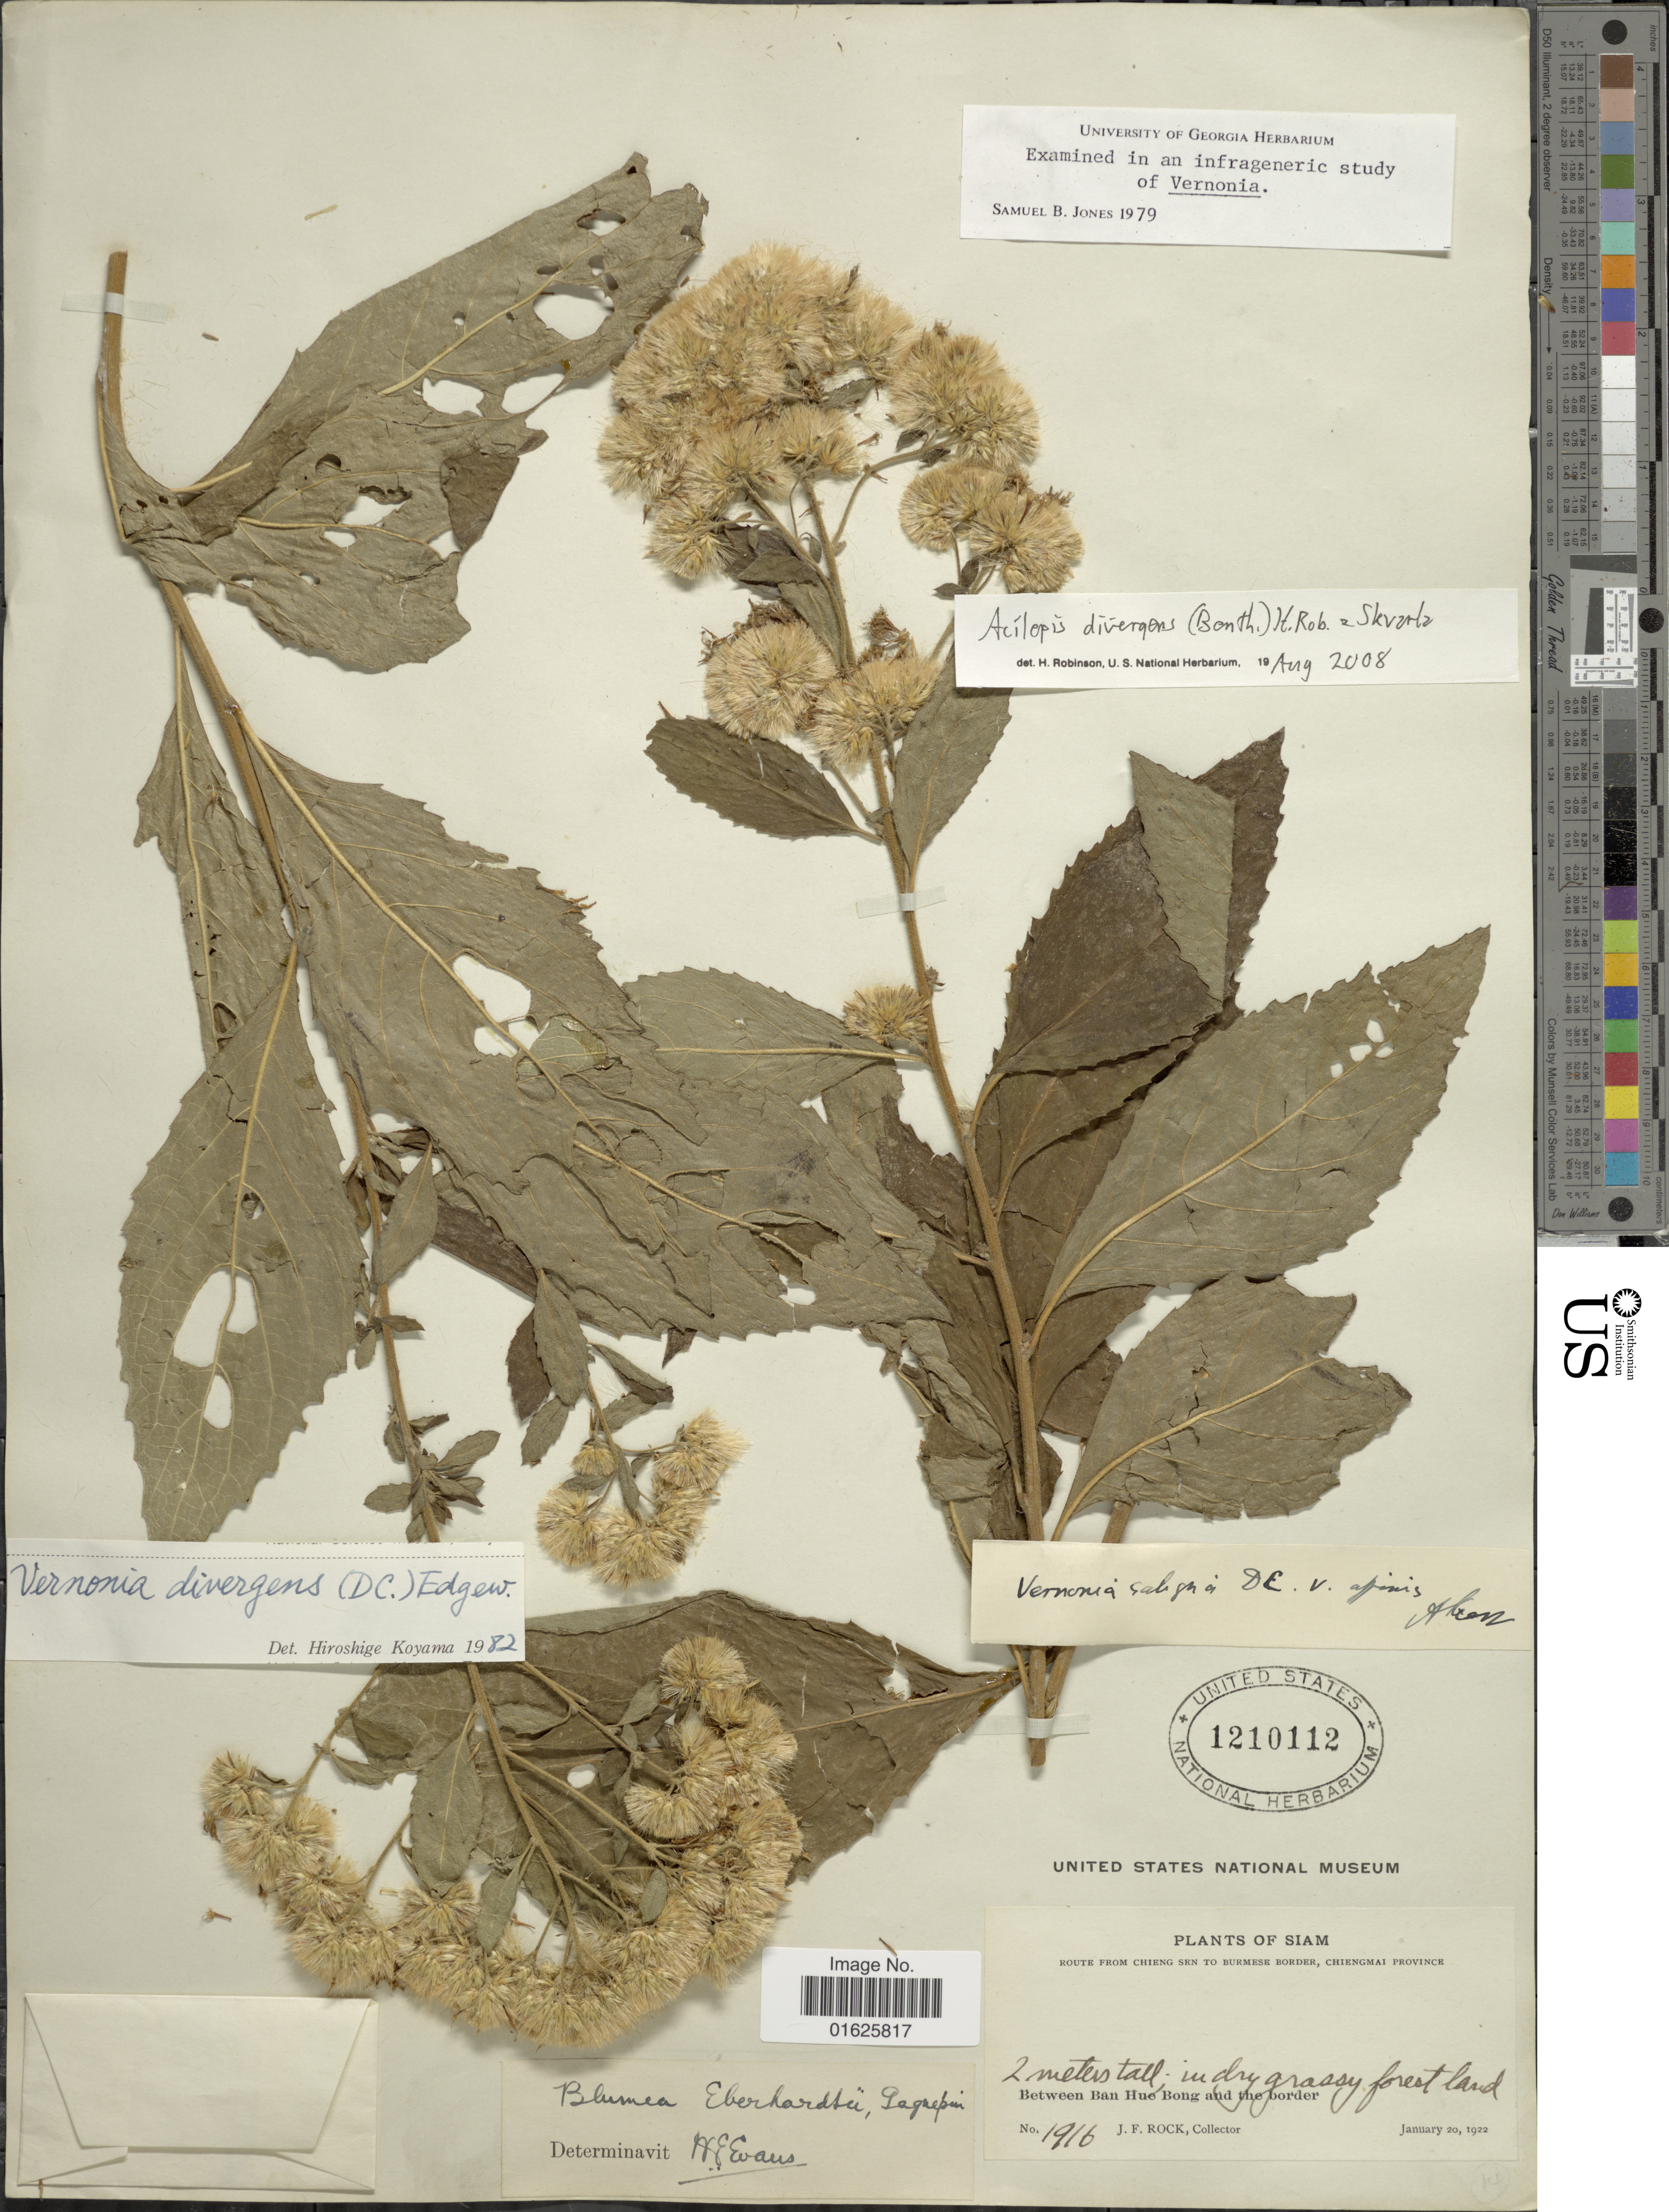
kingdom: Plantae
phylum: Tracheophyta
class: Magnoliopsida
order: Asterales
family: Asteraceae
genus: Acilepis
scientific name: Acilepis divergens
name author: (Roxb.) H. Rob. & Skvarla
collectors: J. Rock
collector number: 1916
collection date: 1922-01-20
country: Thailand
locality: Siam, Between Ban HUe Bong and the border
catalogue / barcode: US 1210112